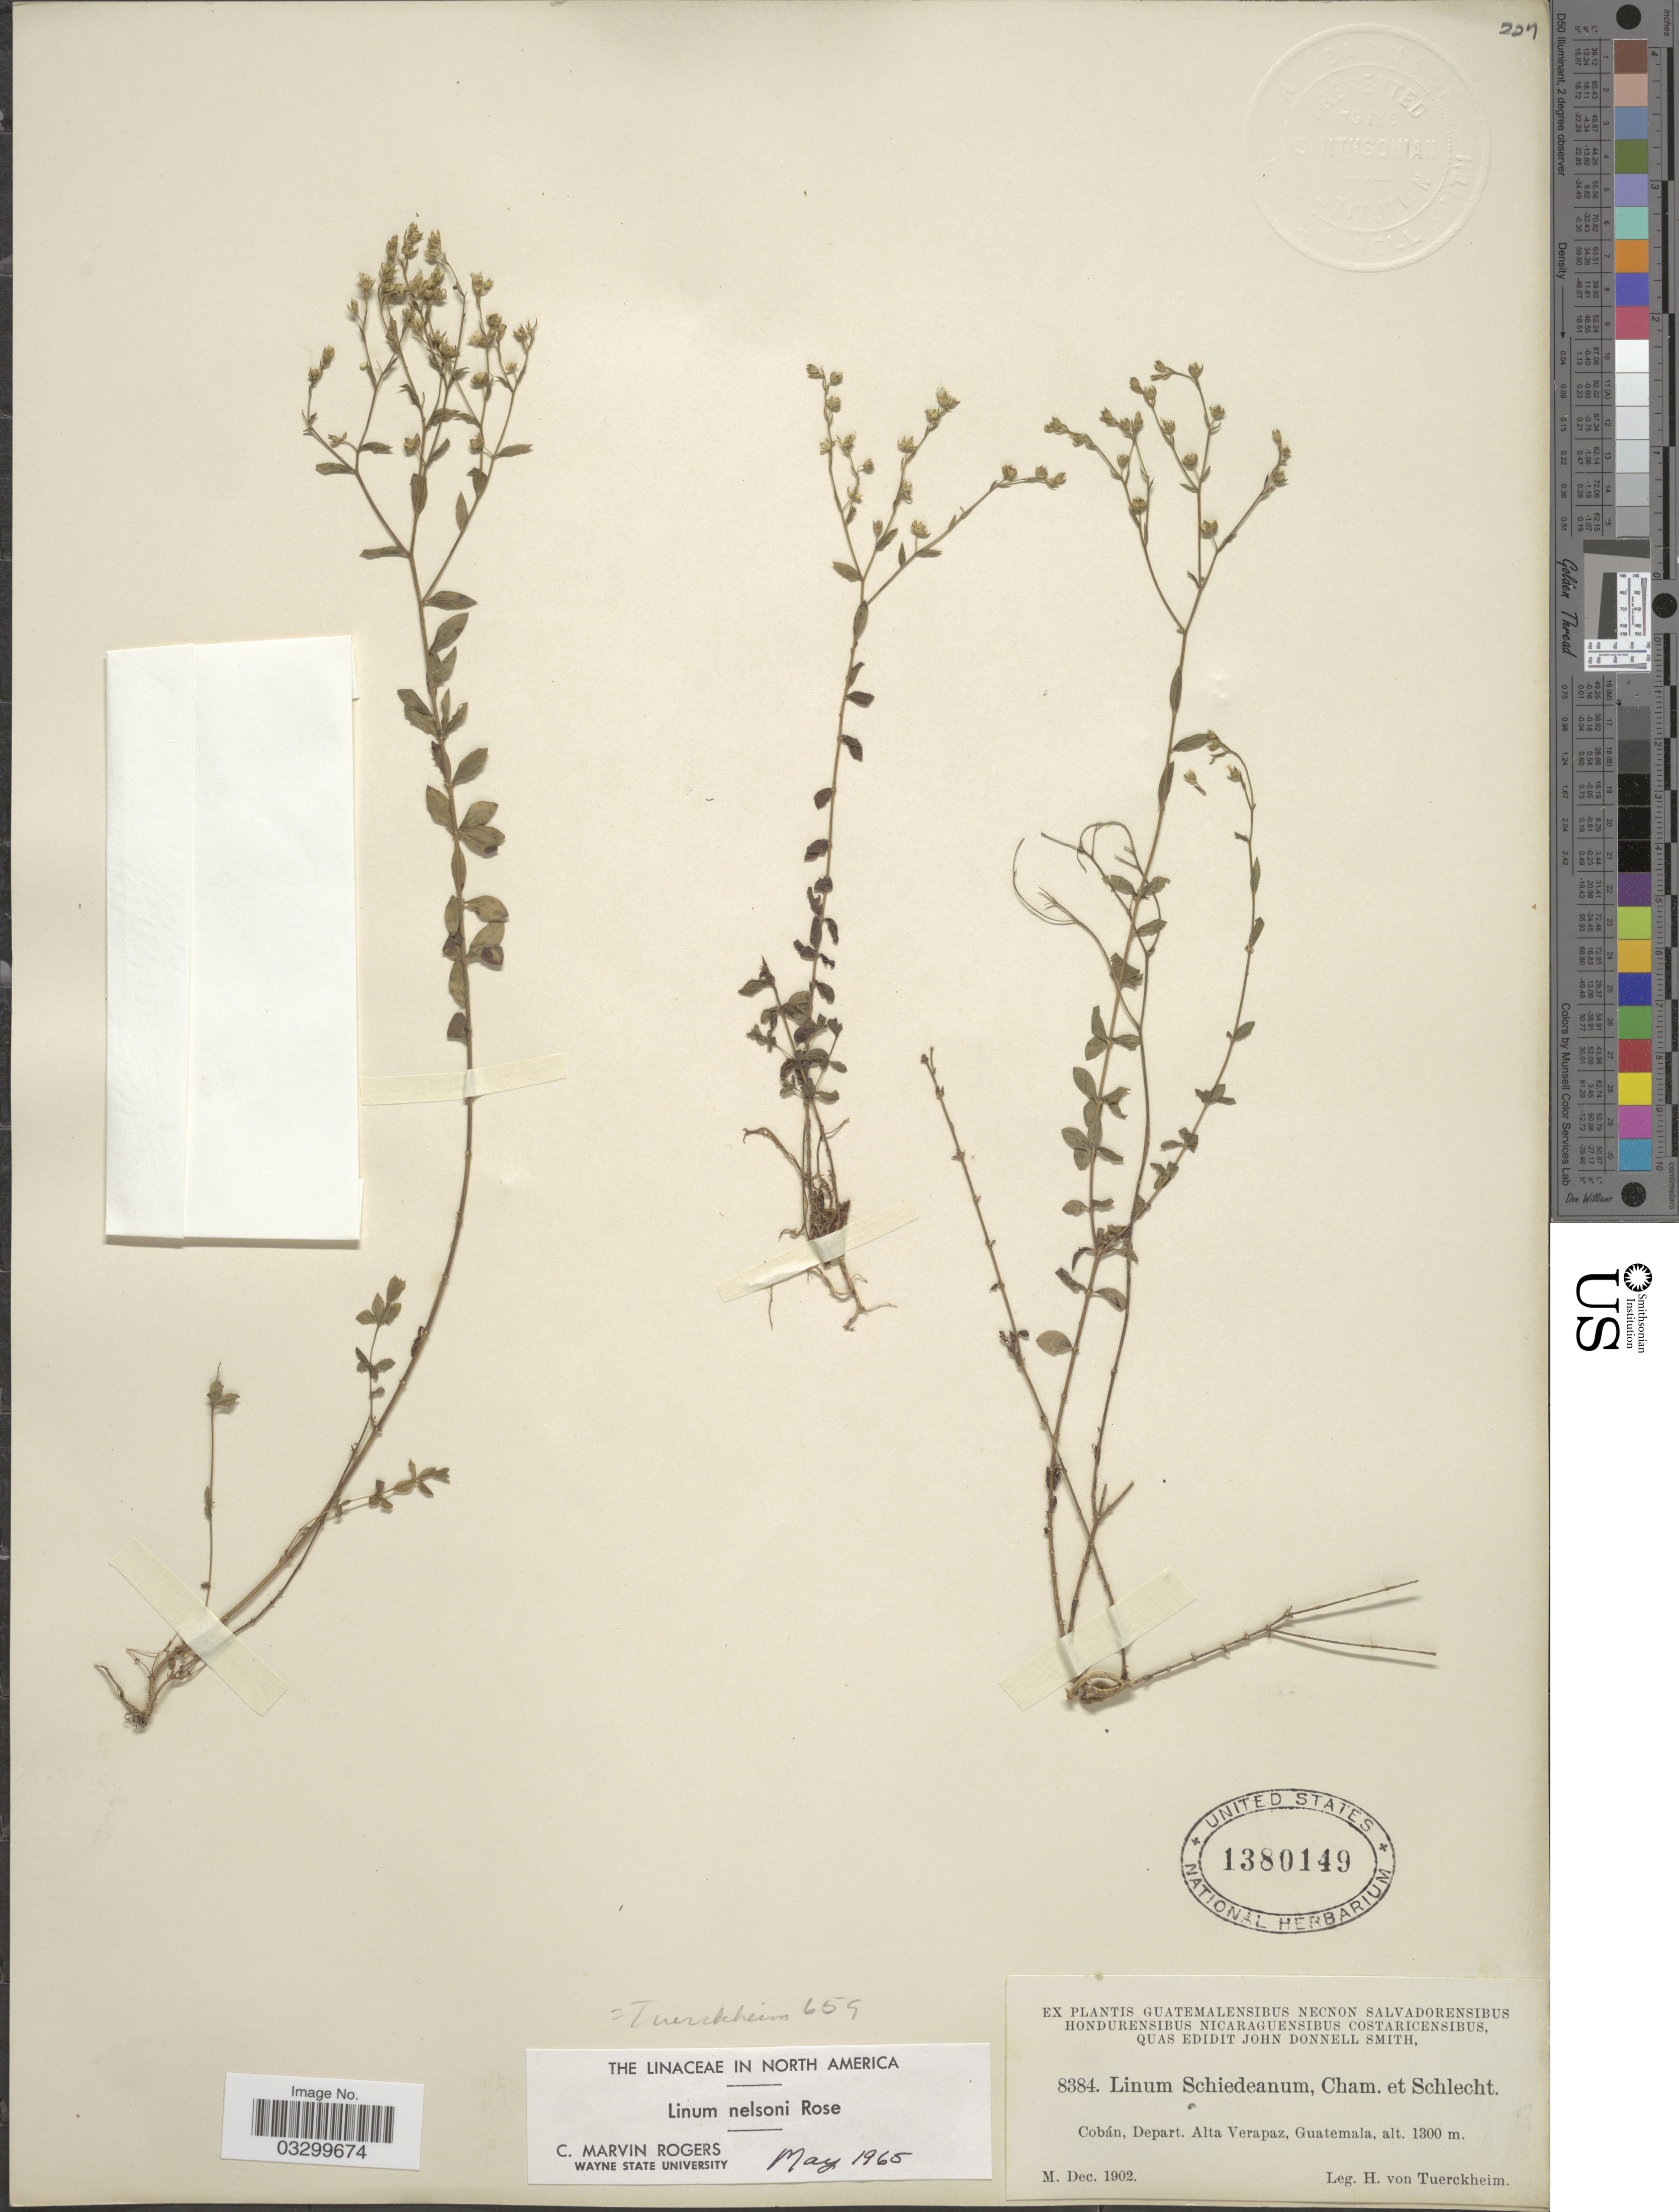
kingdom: Plantae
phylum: Tracheophyta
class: Magnoliopsida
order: Malpighiales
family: Linaceae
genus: Linum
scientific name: Linum nelsonii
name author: Rose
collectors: H. von Türckheim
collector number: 8384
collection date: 1902-12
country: Guatemala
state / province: Alta Verapaz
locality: Cobán, Depart. Alta Verapaz.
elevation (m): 1300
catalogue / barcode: US 1380149